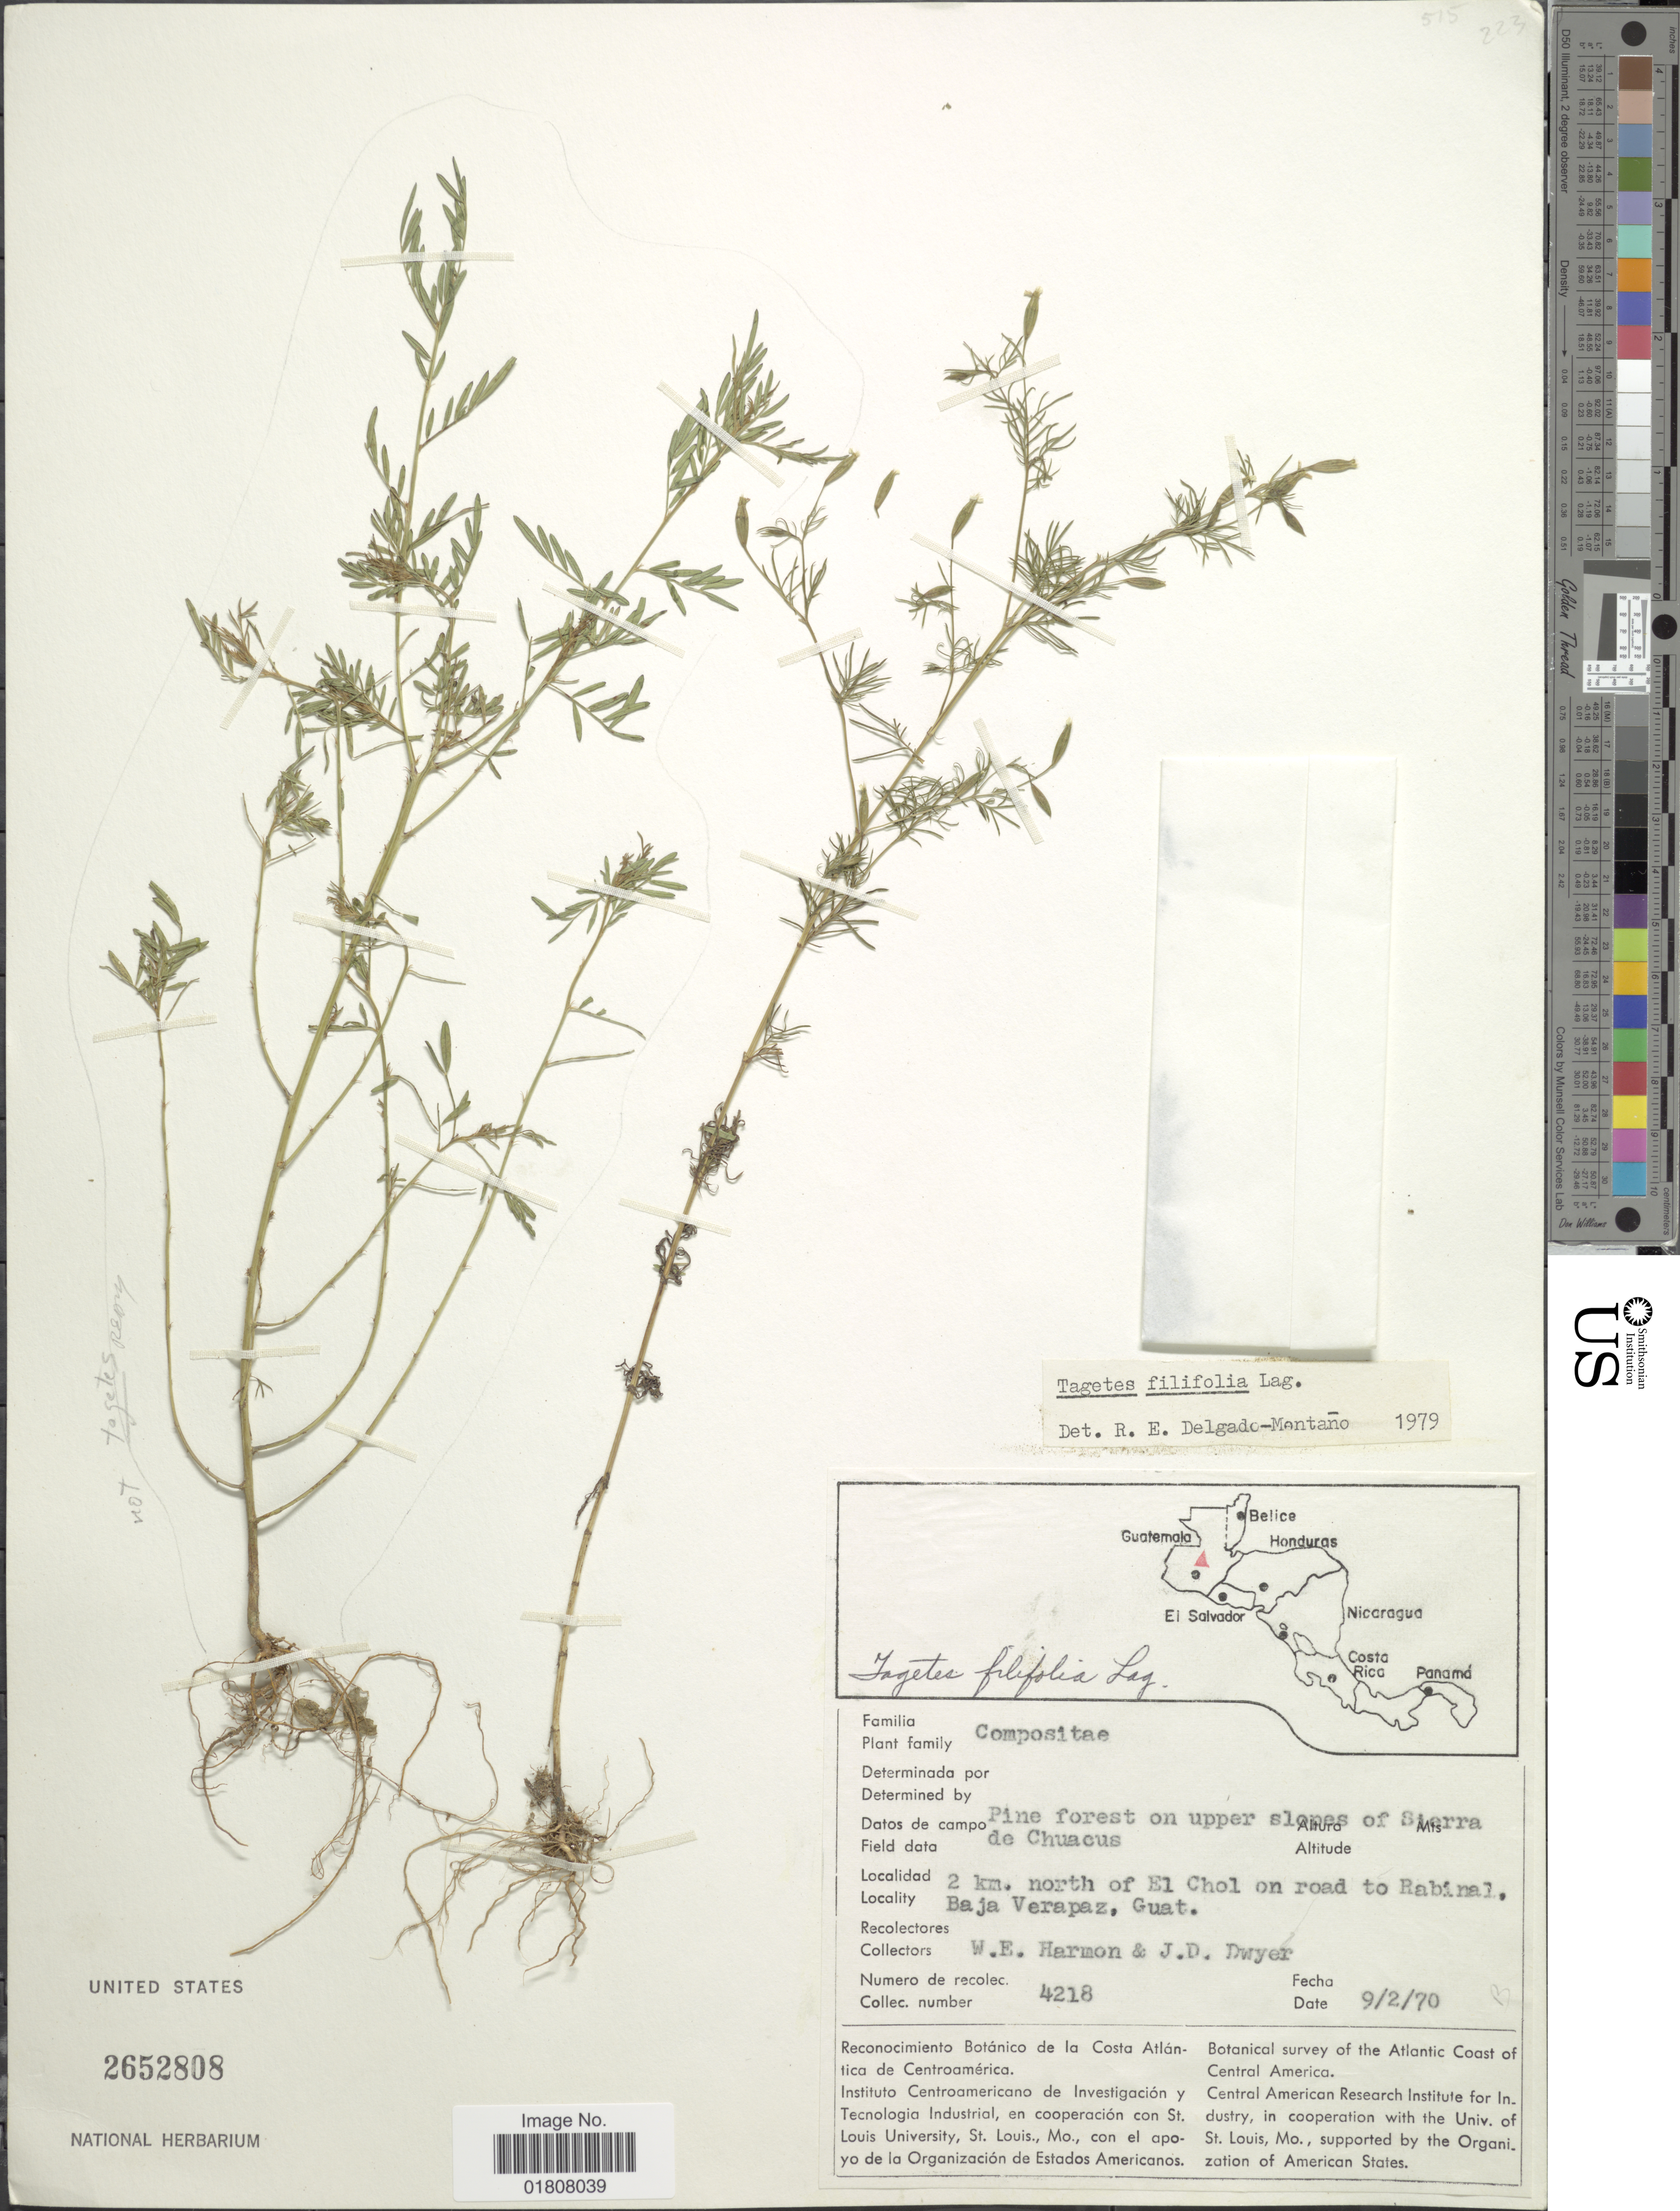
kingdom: Plantae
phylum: Tracheophyta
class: Magnoliopsida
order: Asterales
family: Asteraceae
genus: Tagetes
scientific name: Tagetes filifolia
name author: Lag.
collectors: W. E. Harmon & J. D. Dwyer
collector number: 4218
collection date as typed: Transcribed d/m/y: 9/2/70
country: Guatemala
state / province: Baja Verapaz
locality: Slopes of Sierra de Chuacus, 2km north of El Chol on road to Rabinal, Guat.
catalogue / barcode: US 2652808